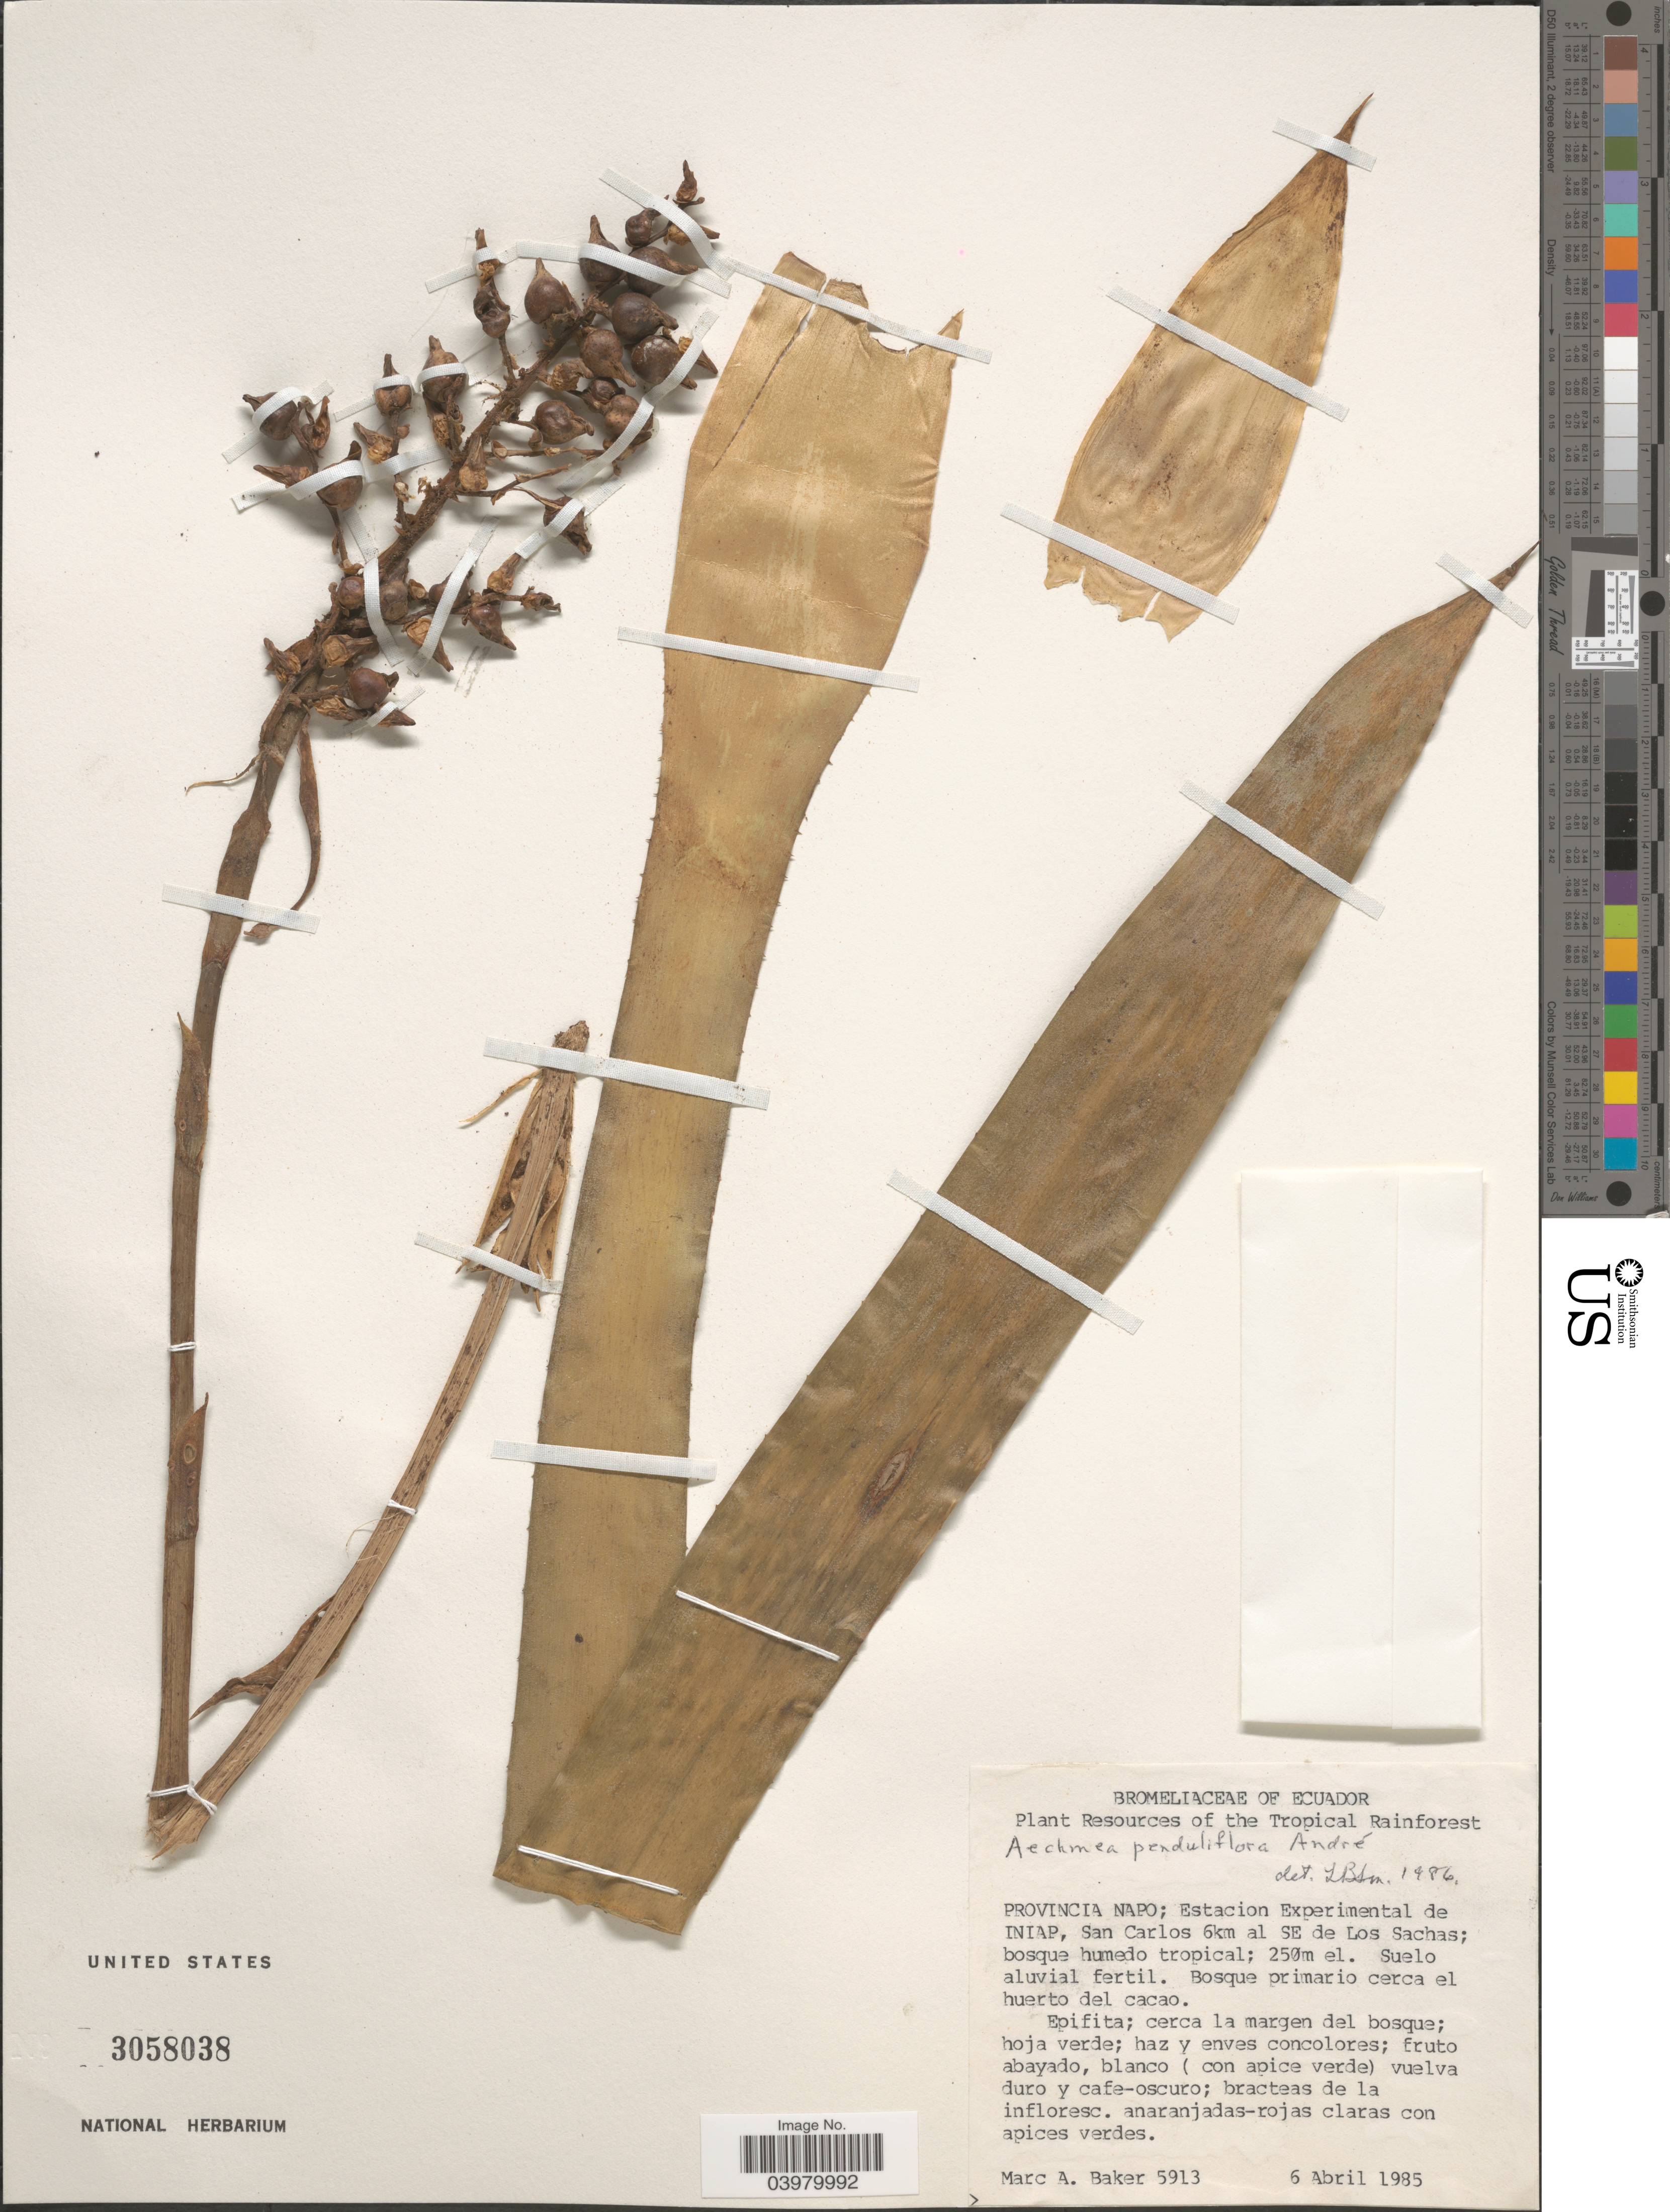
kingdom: Plantae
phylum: Tracheophyta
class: Liliopsida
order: Poales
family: Bromeliaceae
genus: Aechmea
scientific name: Aechmea penduliflora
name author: André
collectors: M. A. Baker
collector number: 5913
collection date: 1985-04-06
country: Ecuador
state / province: Napo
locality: Estacion Experimental de INIAP, San Carlos 6km al SE de Los Sachas.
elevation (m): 250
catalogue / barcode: US 3058038